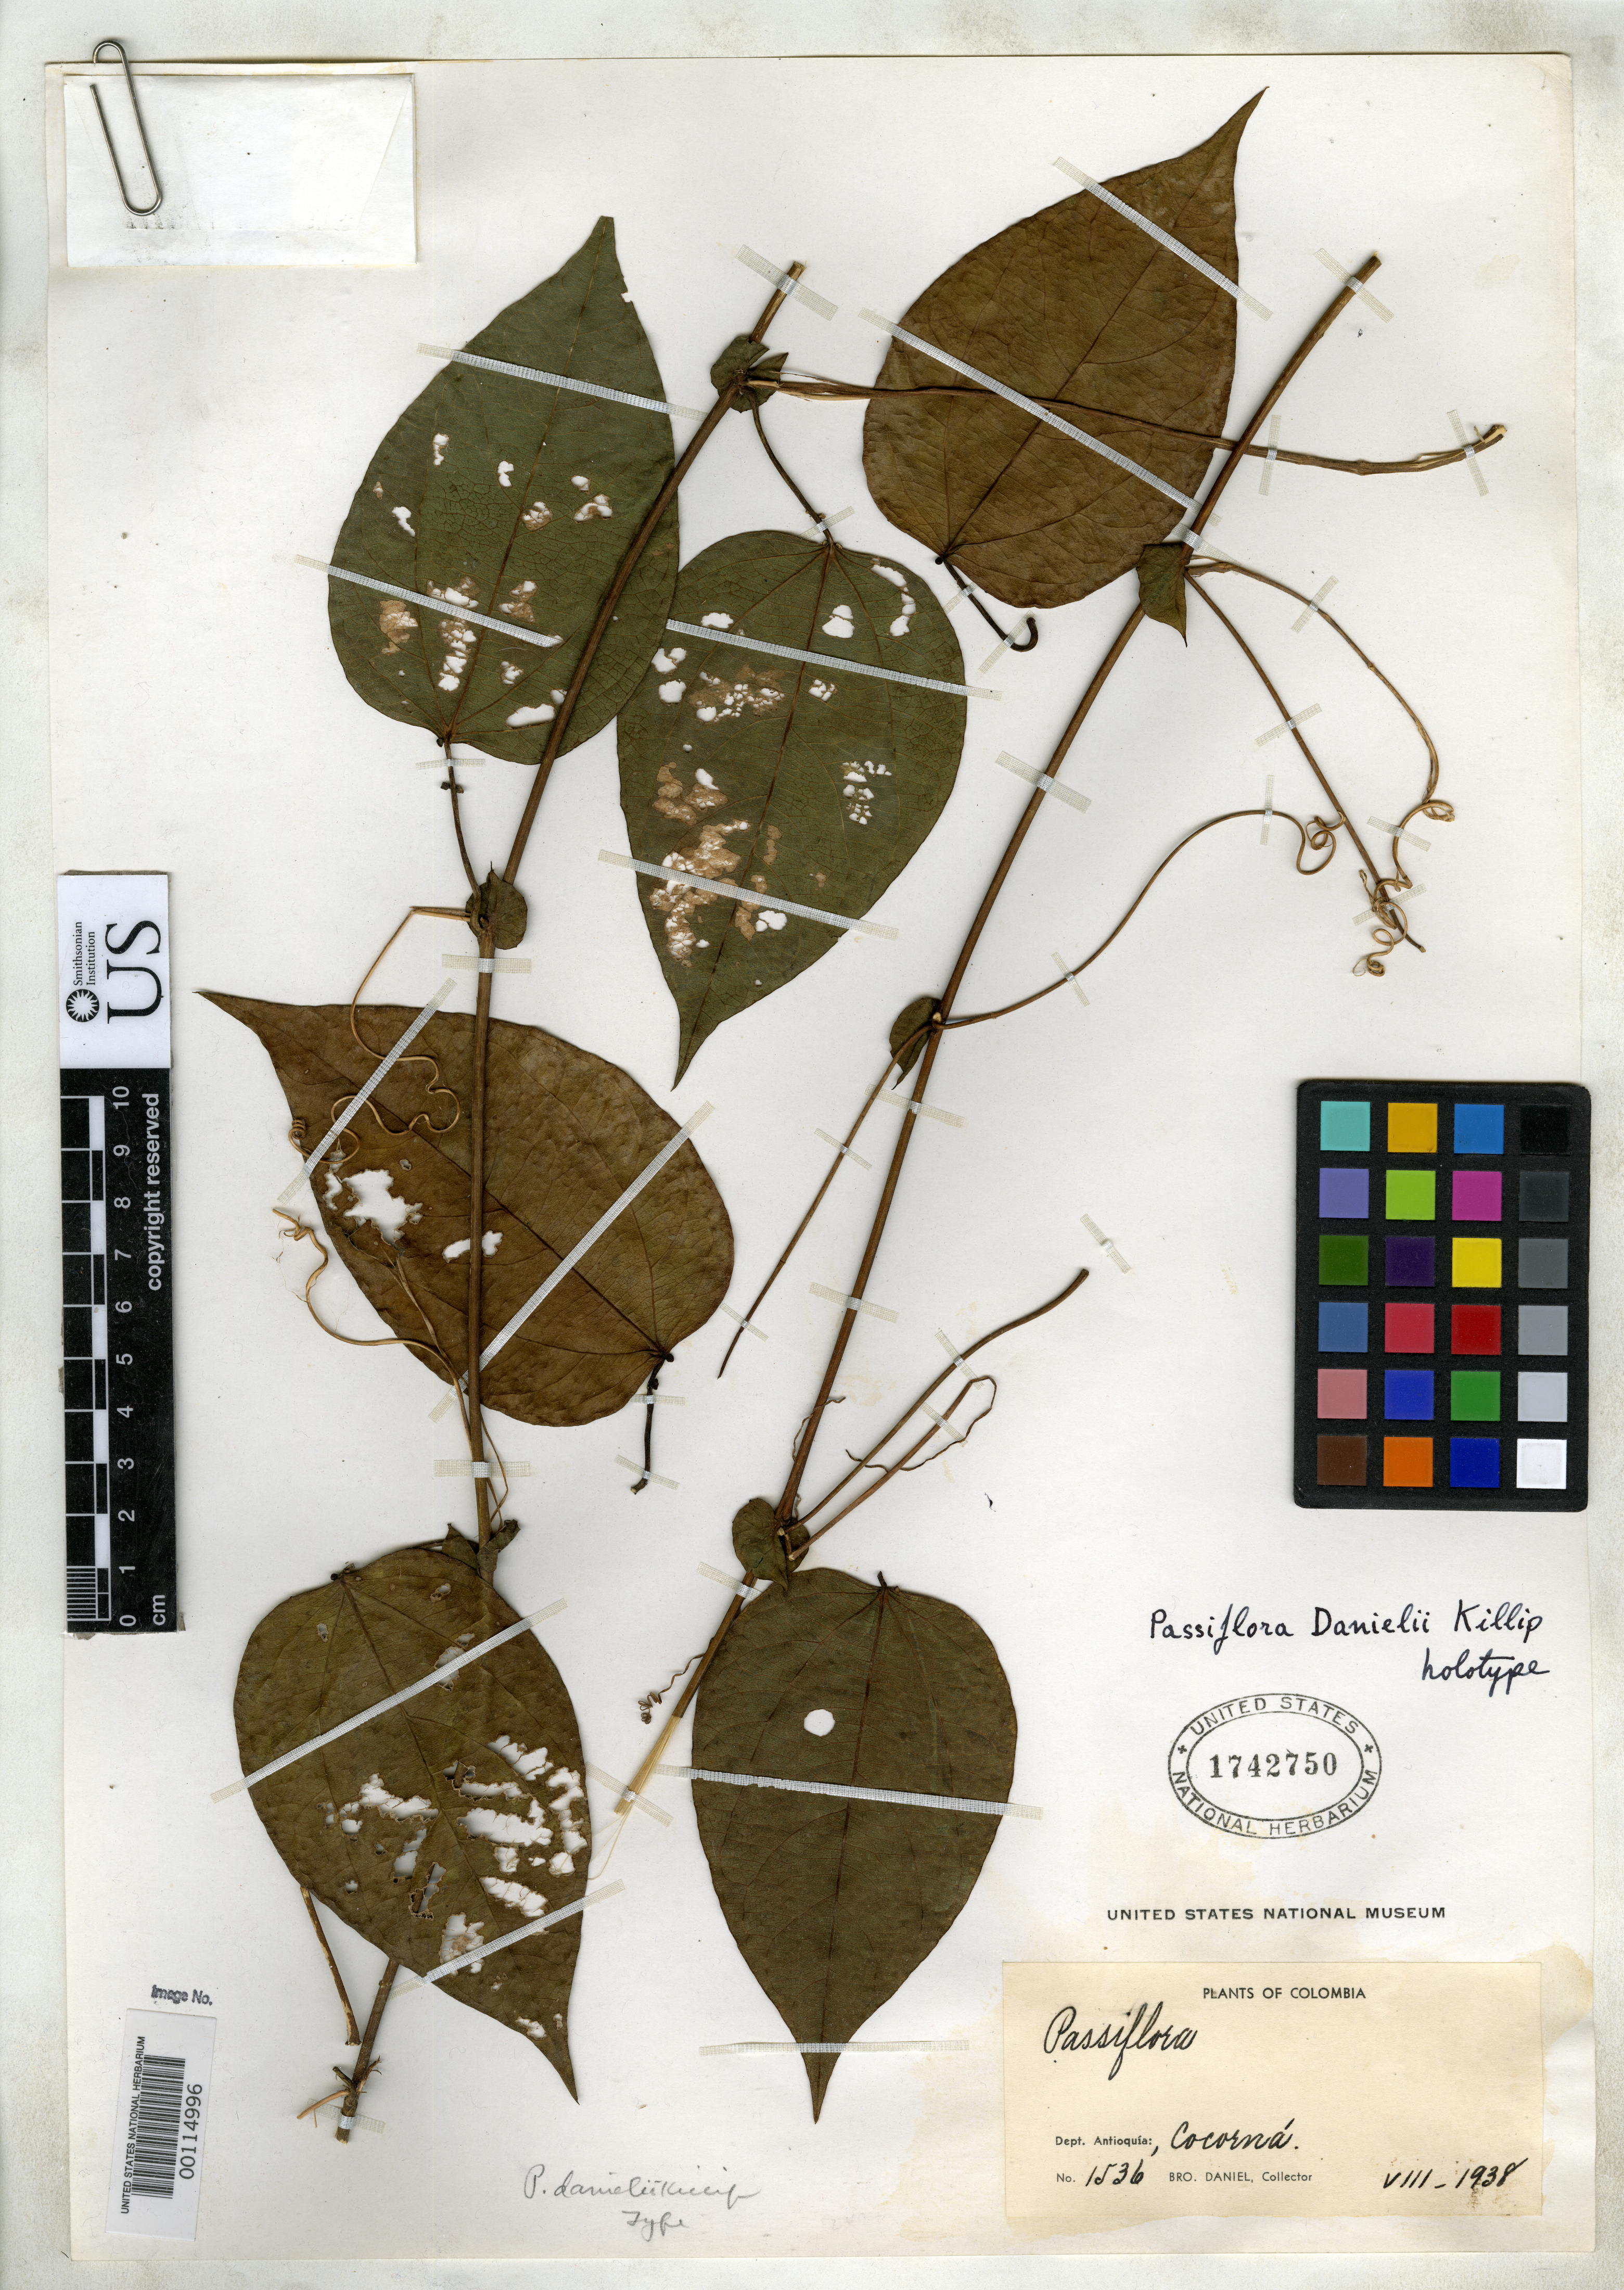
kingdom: Plantae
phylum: Tracheophyta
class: Magnoliopsida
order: Malpighiales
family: Passifloraceae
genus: Passiflora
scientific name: Passiflora danielii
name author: Killip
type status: Holotype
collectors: Bro. Daniel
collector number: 1536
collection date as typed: Aug 1938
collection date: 1938-08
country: Colombia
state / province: Antioquia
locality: Cocorna.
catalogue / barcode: US 1742750